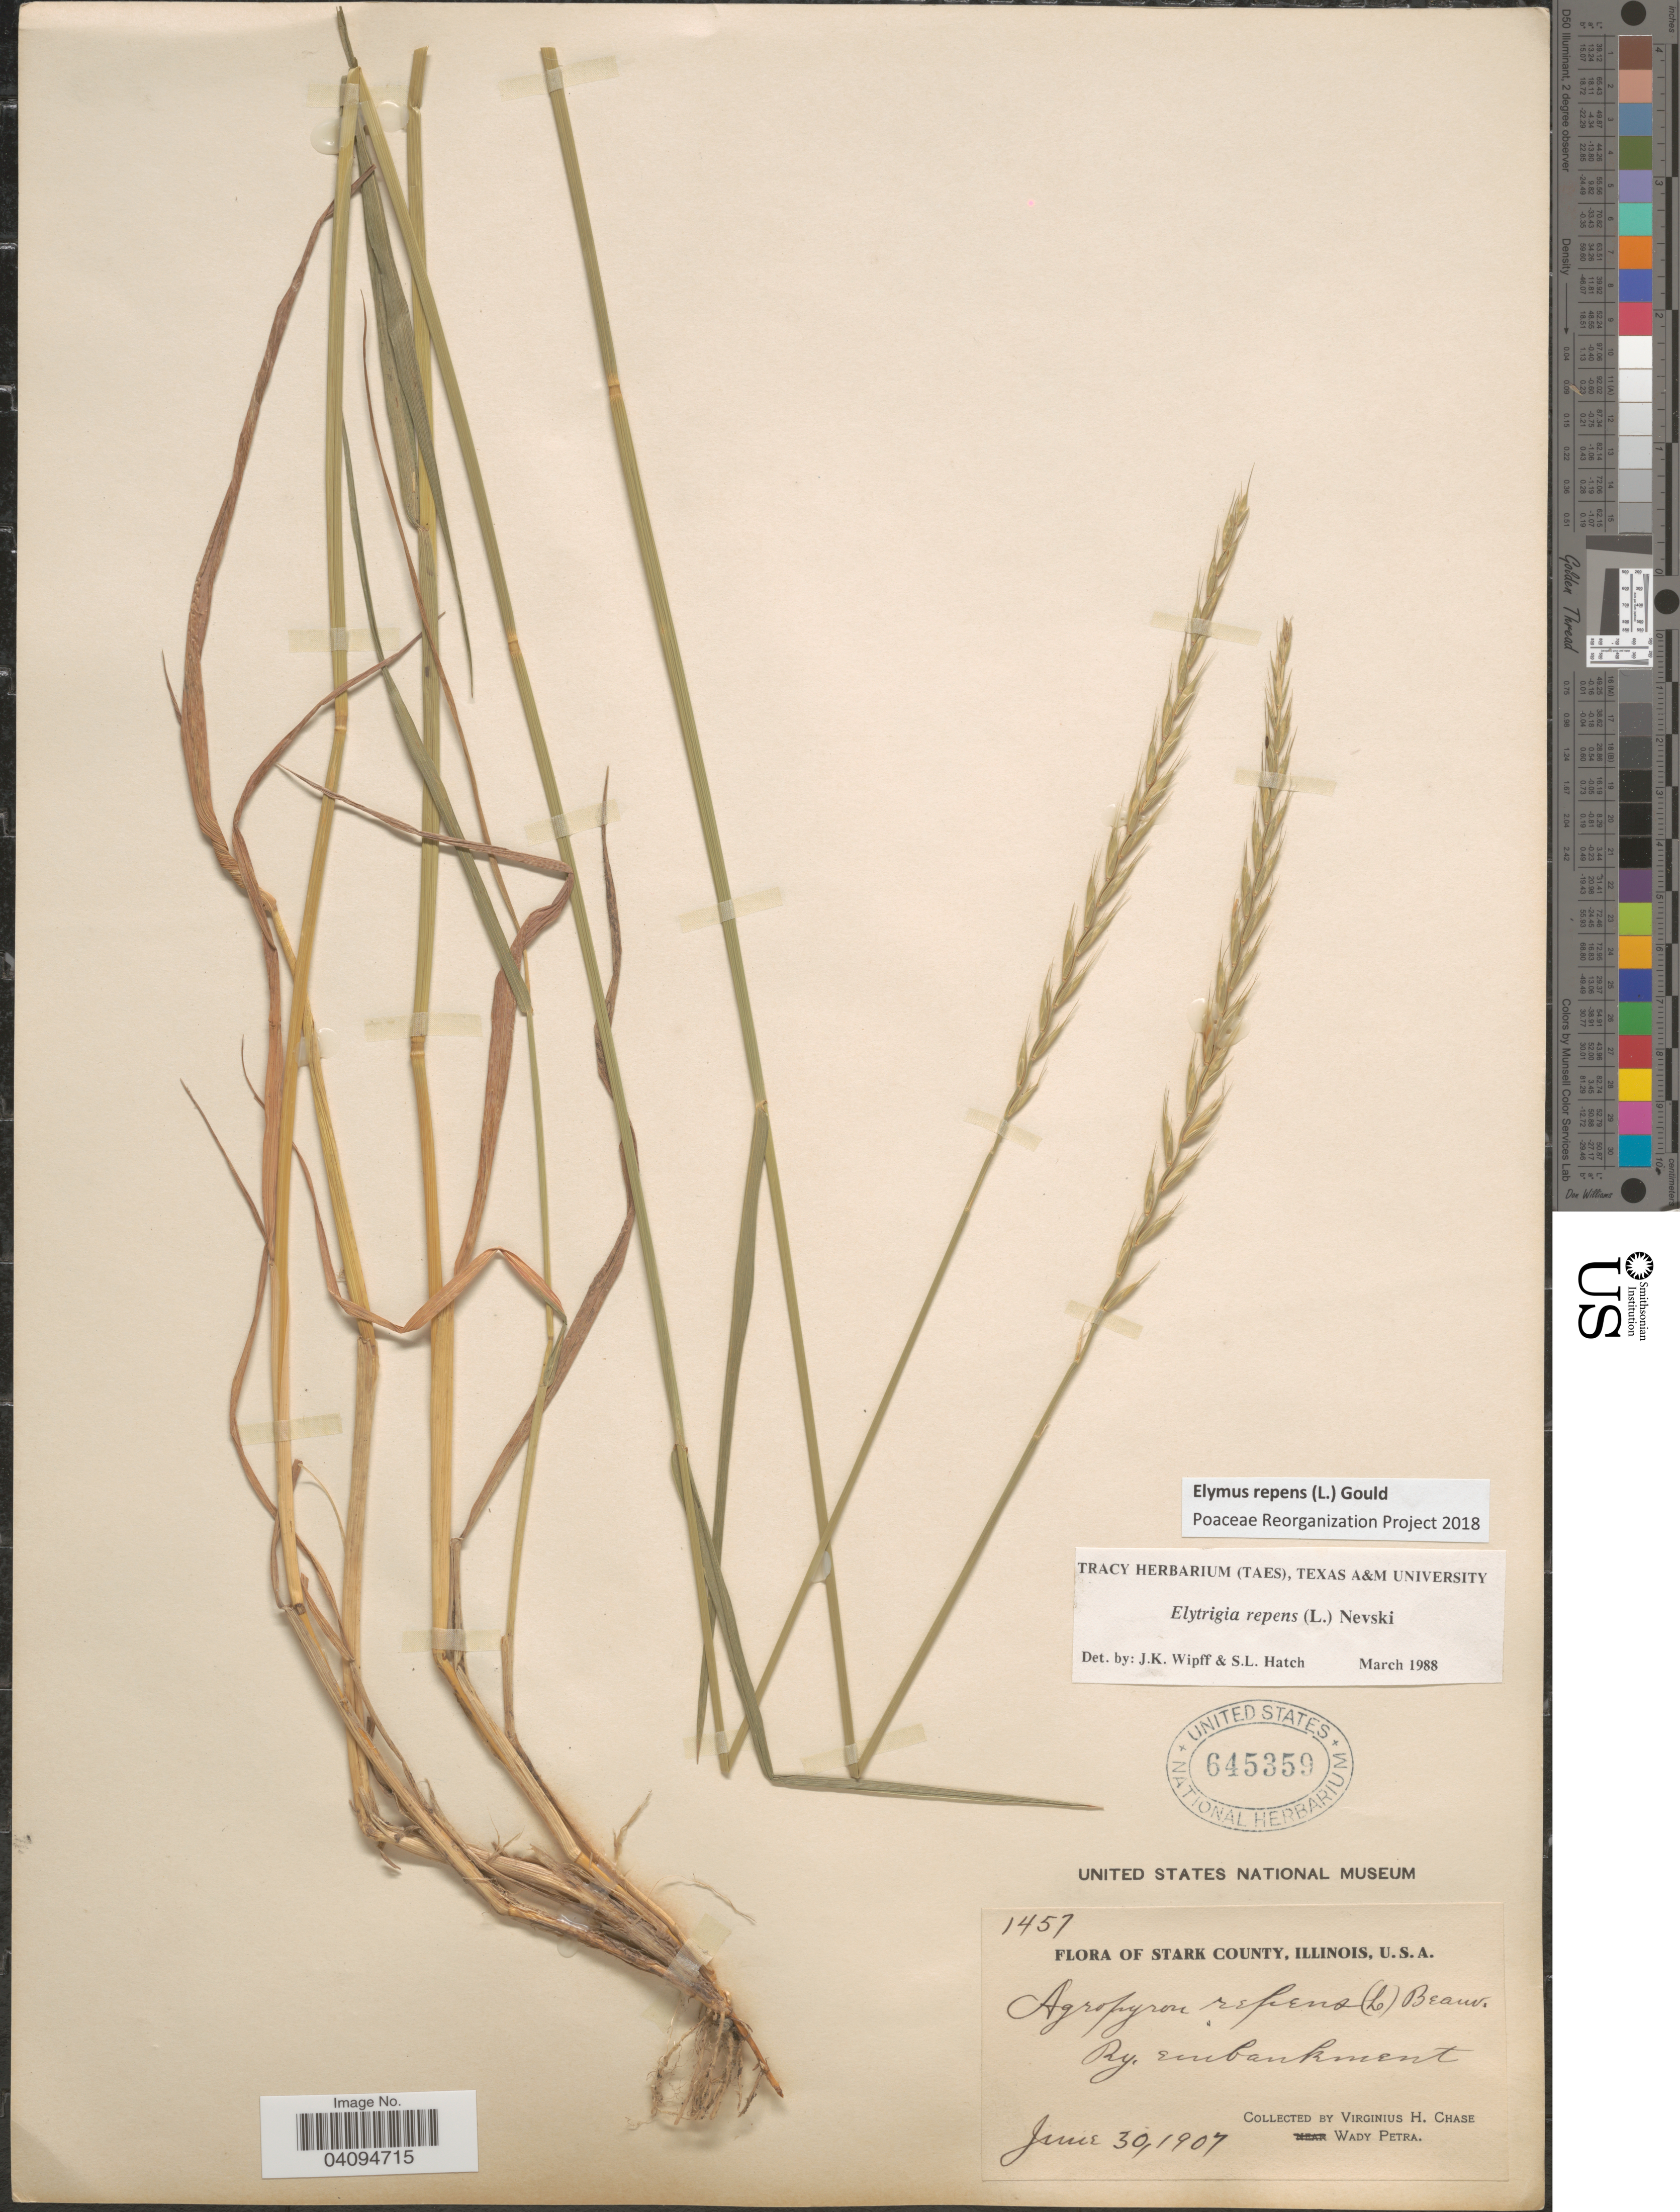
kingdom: Plantae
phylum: Tracheophyta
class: Liliopsida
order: Poales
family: Poaceae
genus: Elymus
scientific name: Elymus repens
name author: (L.) Gould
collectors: V. H. Chase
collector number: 1457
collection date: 1907-06-30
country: United States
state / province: Illinois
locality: Stark County.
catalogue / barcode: US 645359